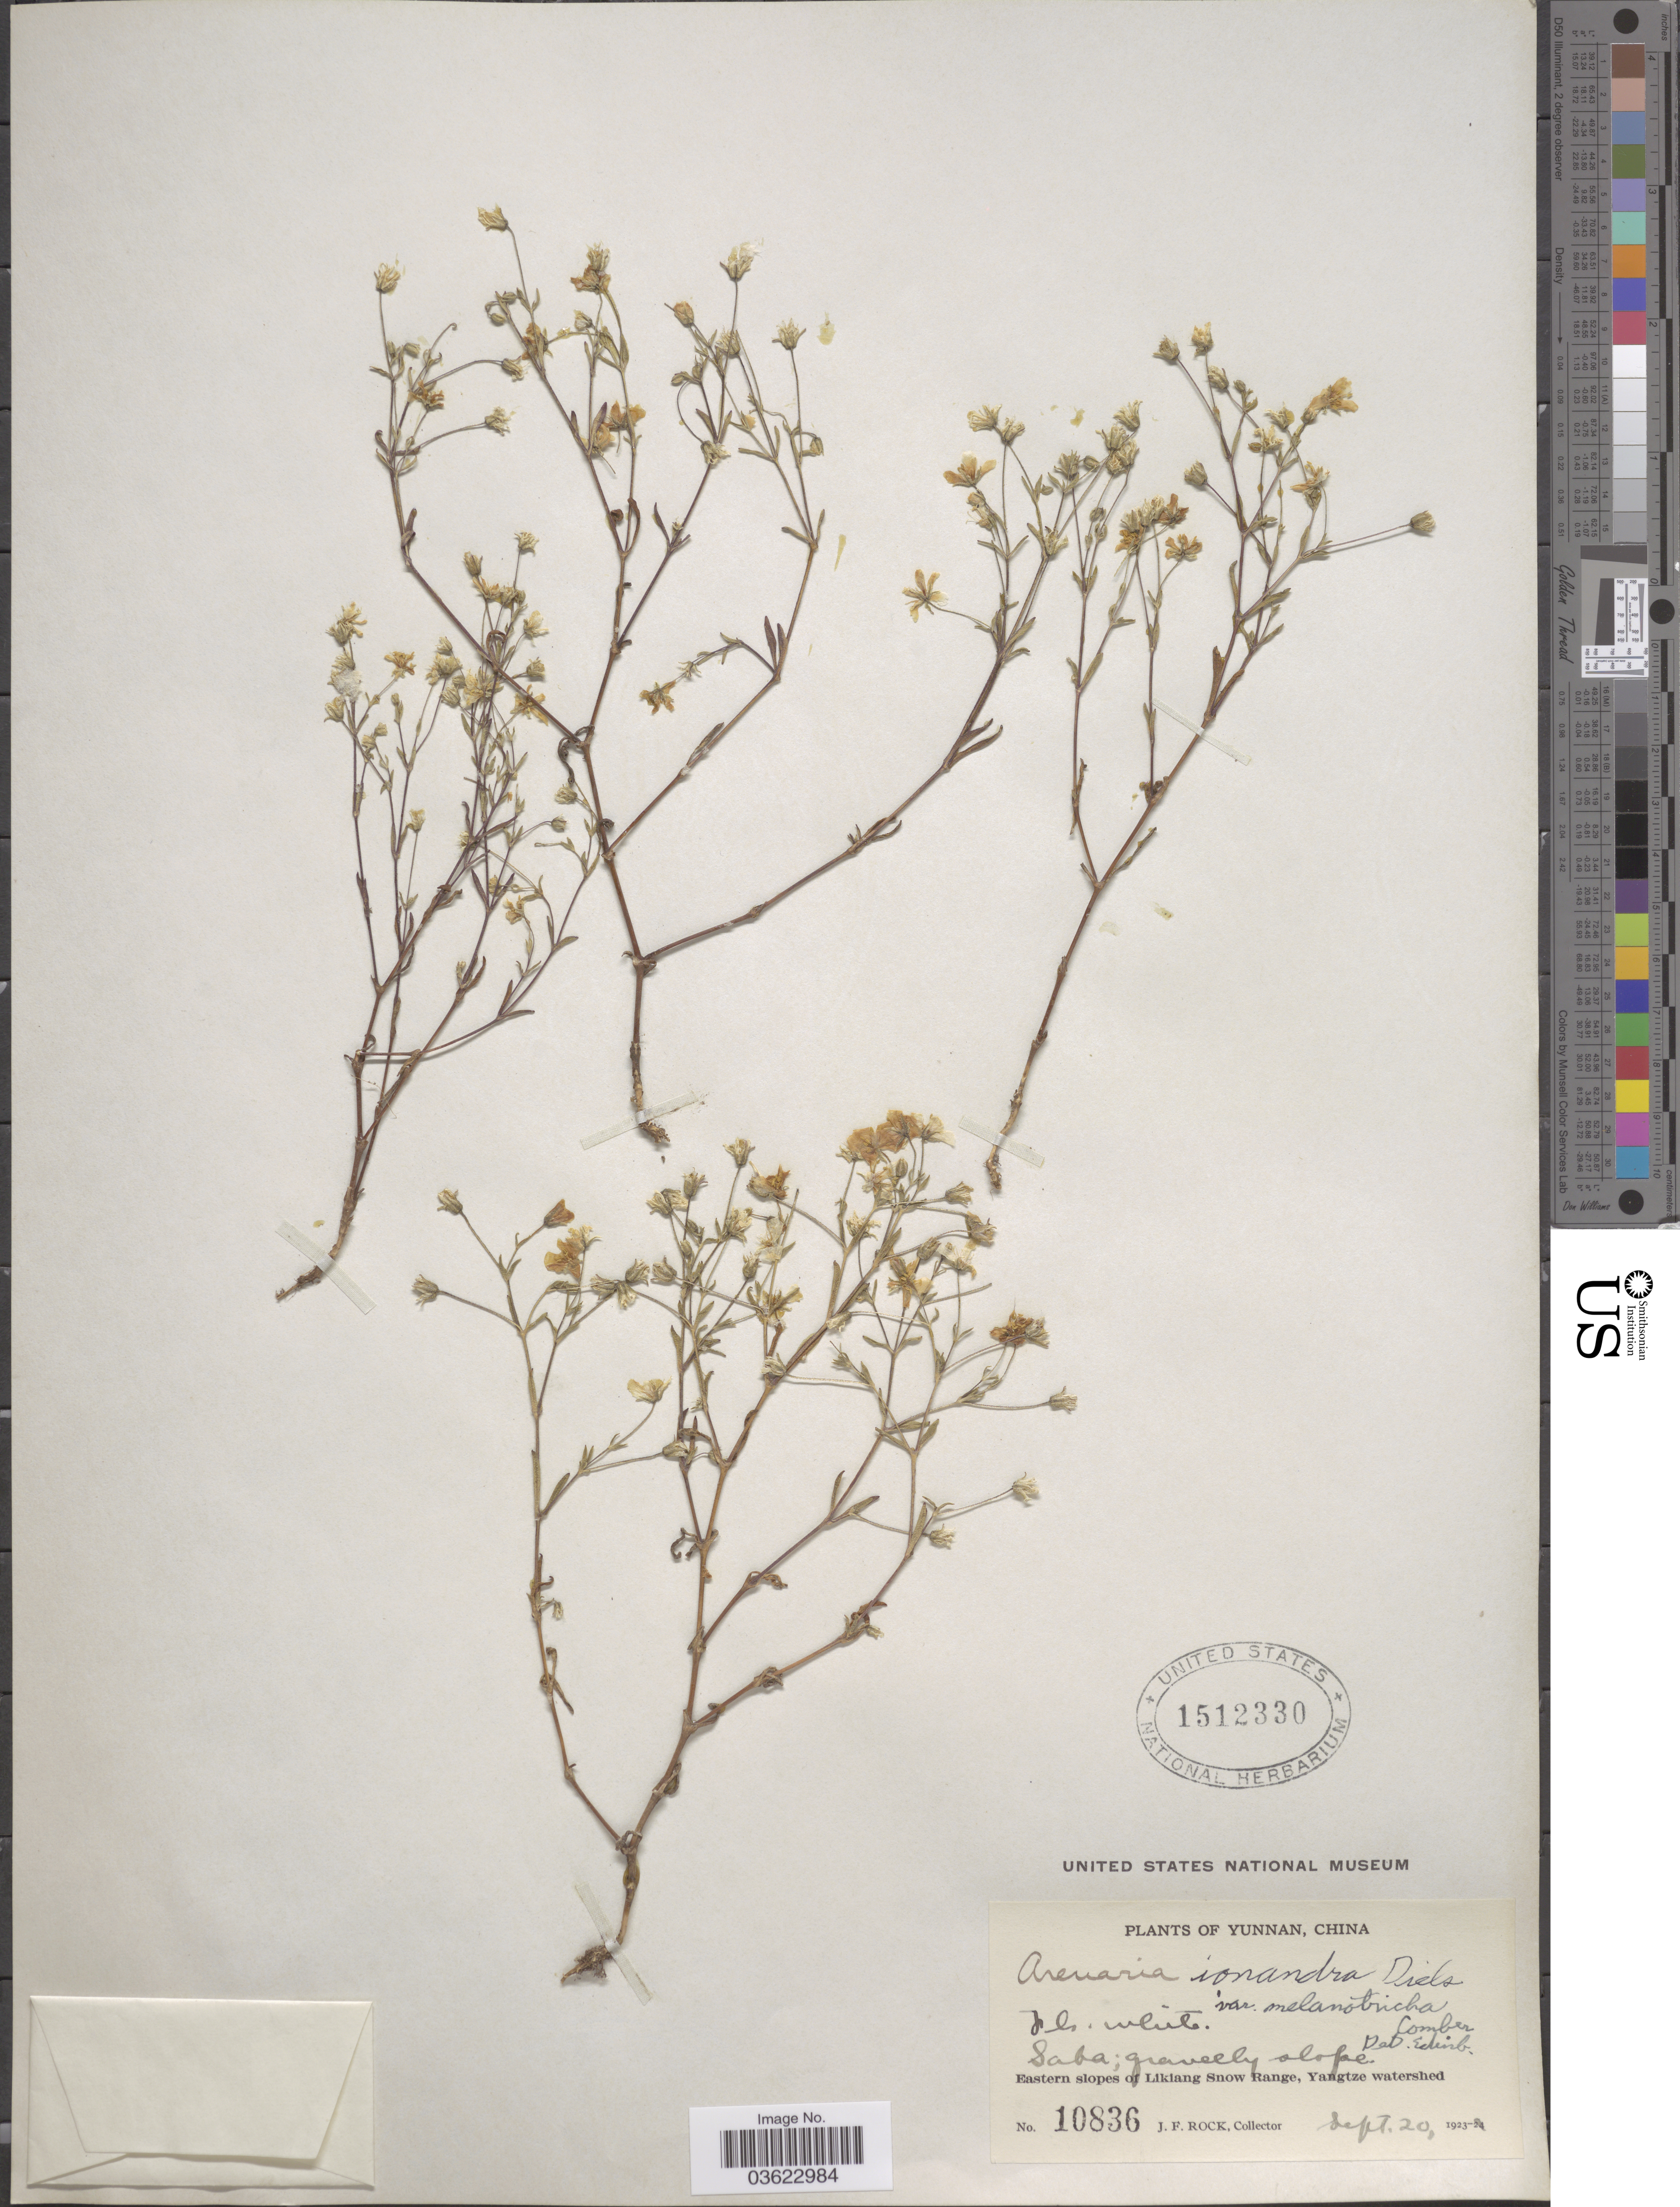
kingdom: Plantae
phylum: Tracheophyta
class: Magnoliopsida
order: Caryophyllales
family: Caryophyllaceae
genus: Odontostemma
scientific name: Odontostemma ionandrum var. melanotrichum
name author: (H.F. Comber) Rabeler & W.L. Wagner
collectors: J. Rock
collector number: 10836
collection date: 1923-09-20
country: China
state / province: Yunnan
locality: Eastern slopes of Likiang Snow Range, Yangtze watershed.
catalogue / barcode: US 1512330